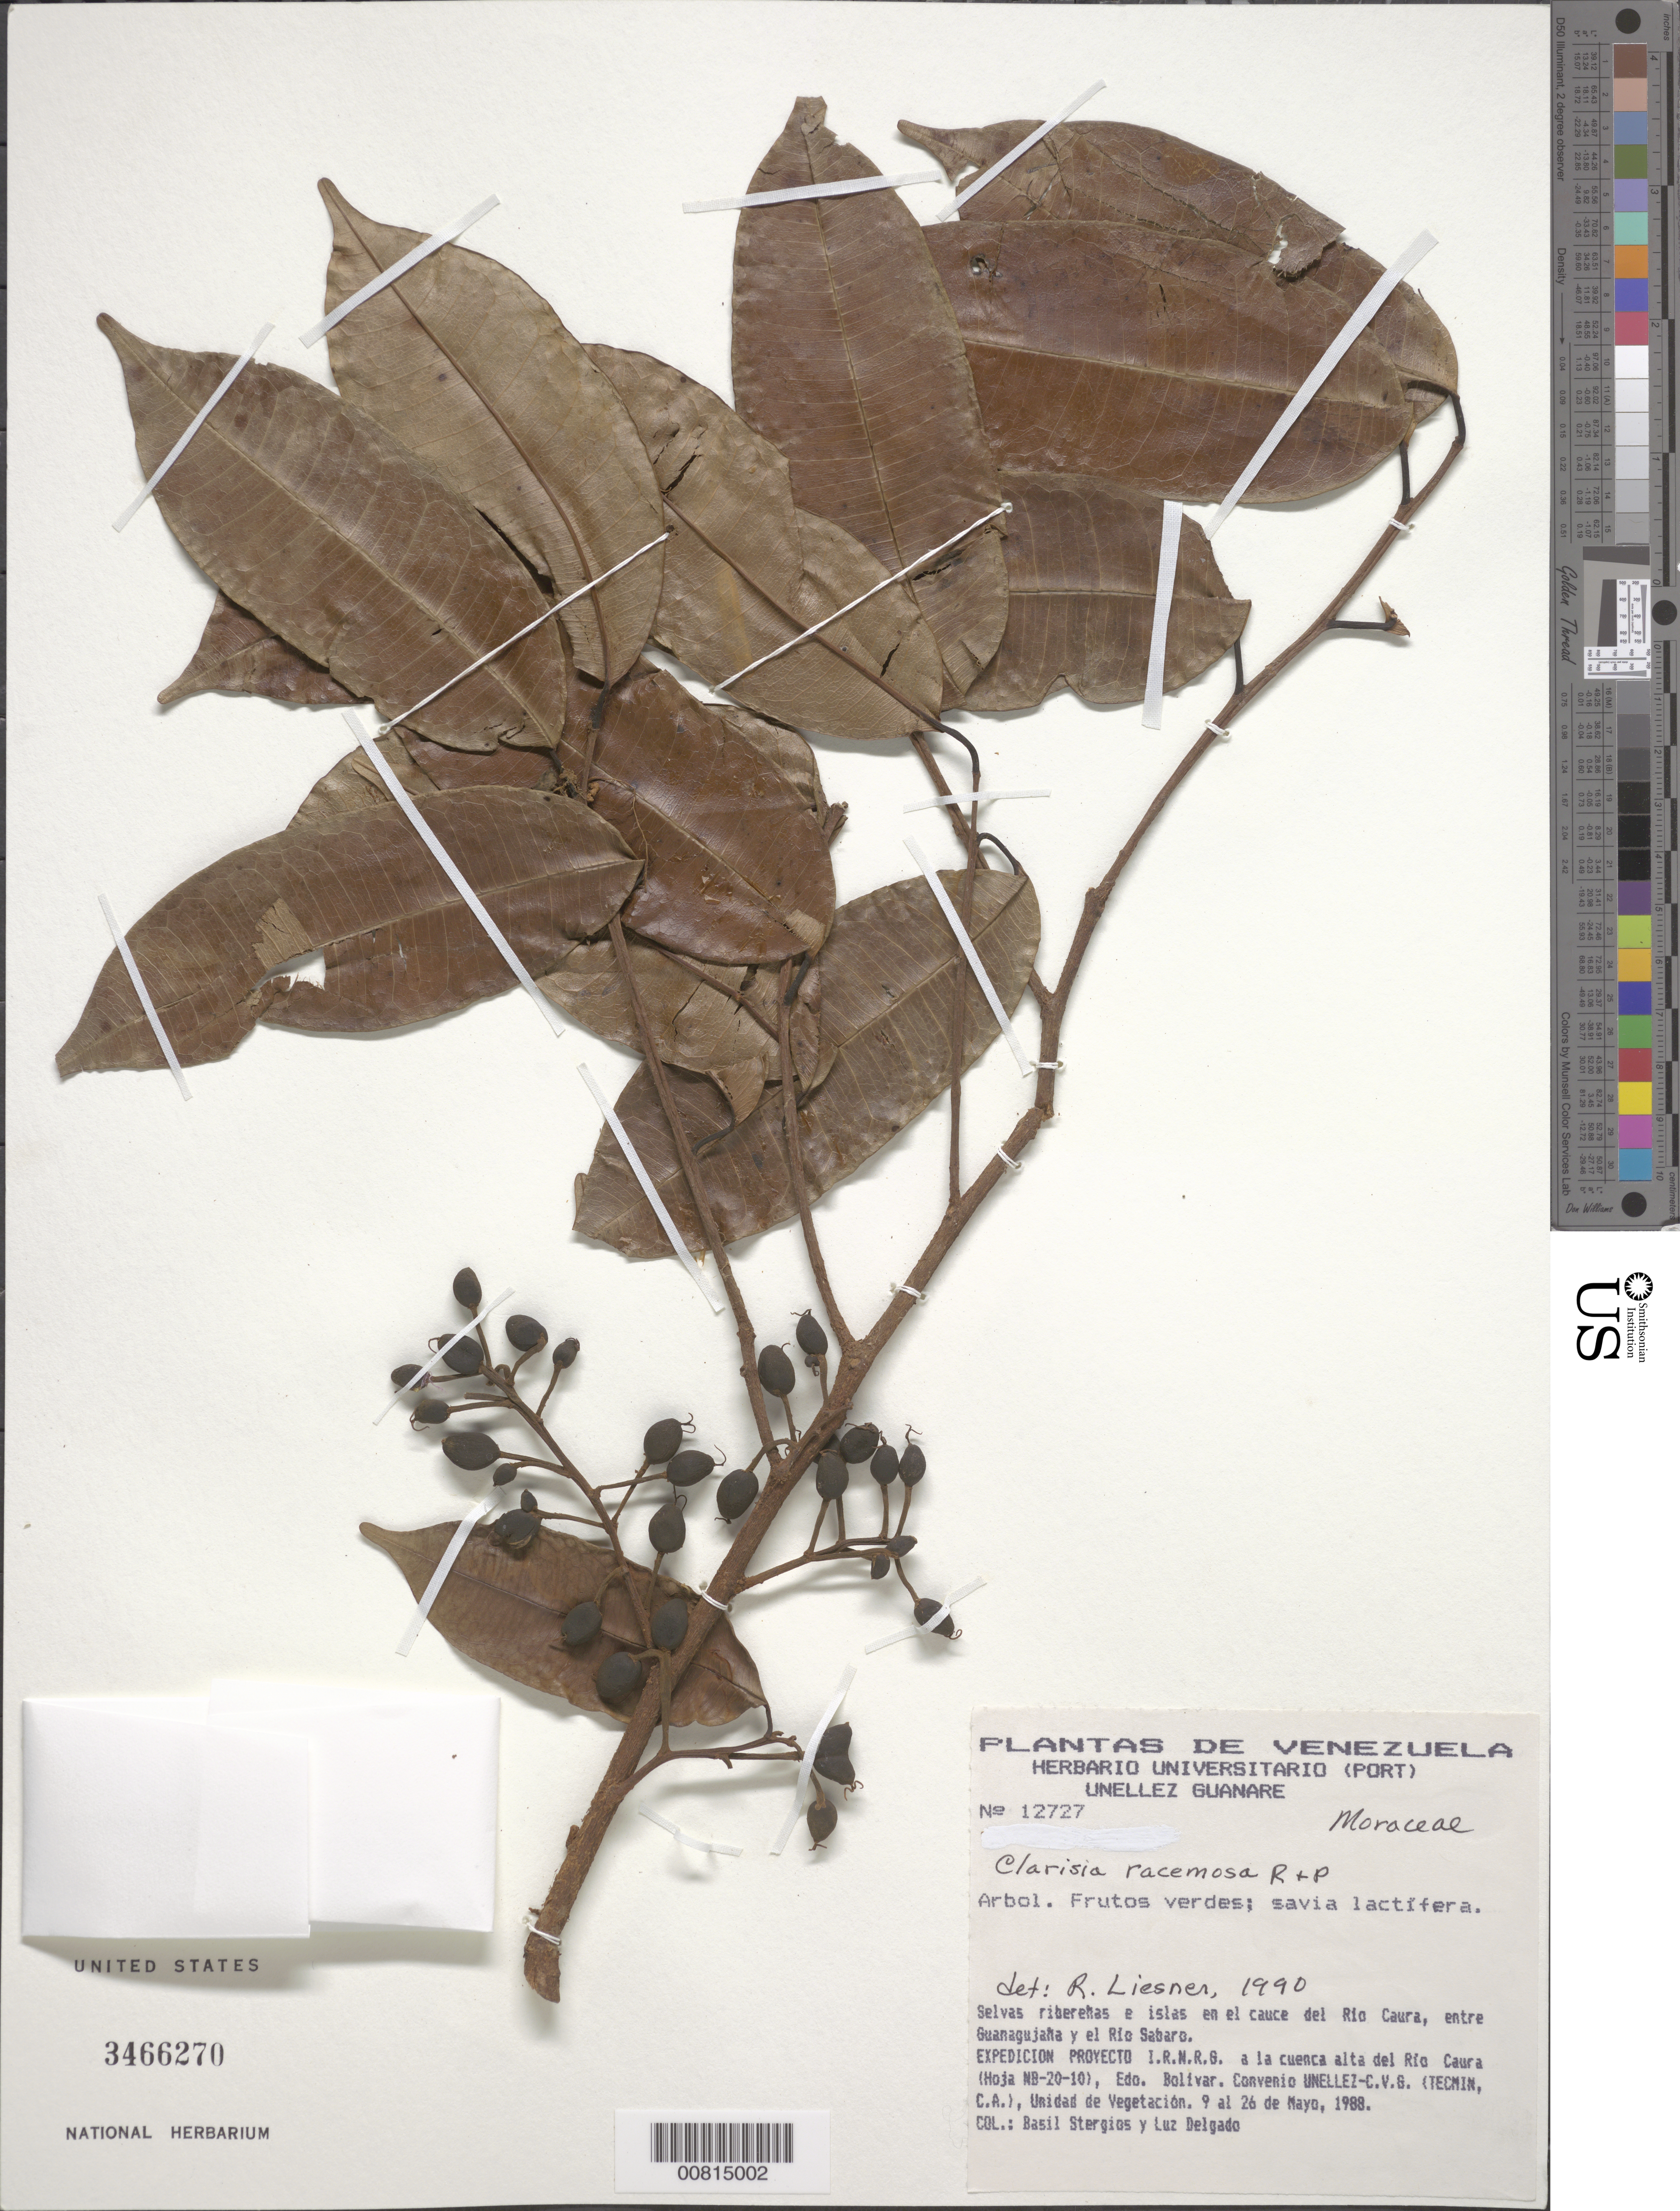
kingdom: Plantae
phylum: Tracheophyta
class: Magnoliopsida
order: Rosales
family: Moraceae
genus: Clarisia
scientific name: Clarisia racemosa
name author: Ruiz & Pav.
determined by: Liesner, R. L.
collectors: B. G. Stergios & L. Delgado V.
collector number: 12727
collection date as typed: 9-May-88 to 26-May-88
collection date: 1988-05-09/1988-05-26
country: Venezuela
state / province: Bolívar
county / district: Sucre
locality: Río Caura, between Guanaqujaña and Río Sabaro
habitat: Selvas riberenas e islas en el cauce del río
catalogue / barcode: US 3466270